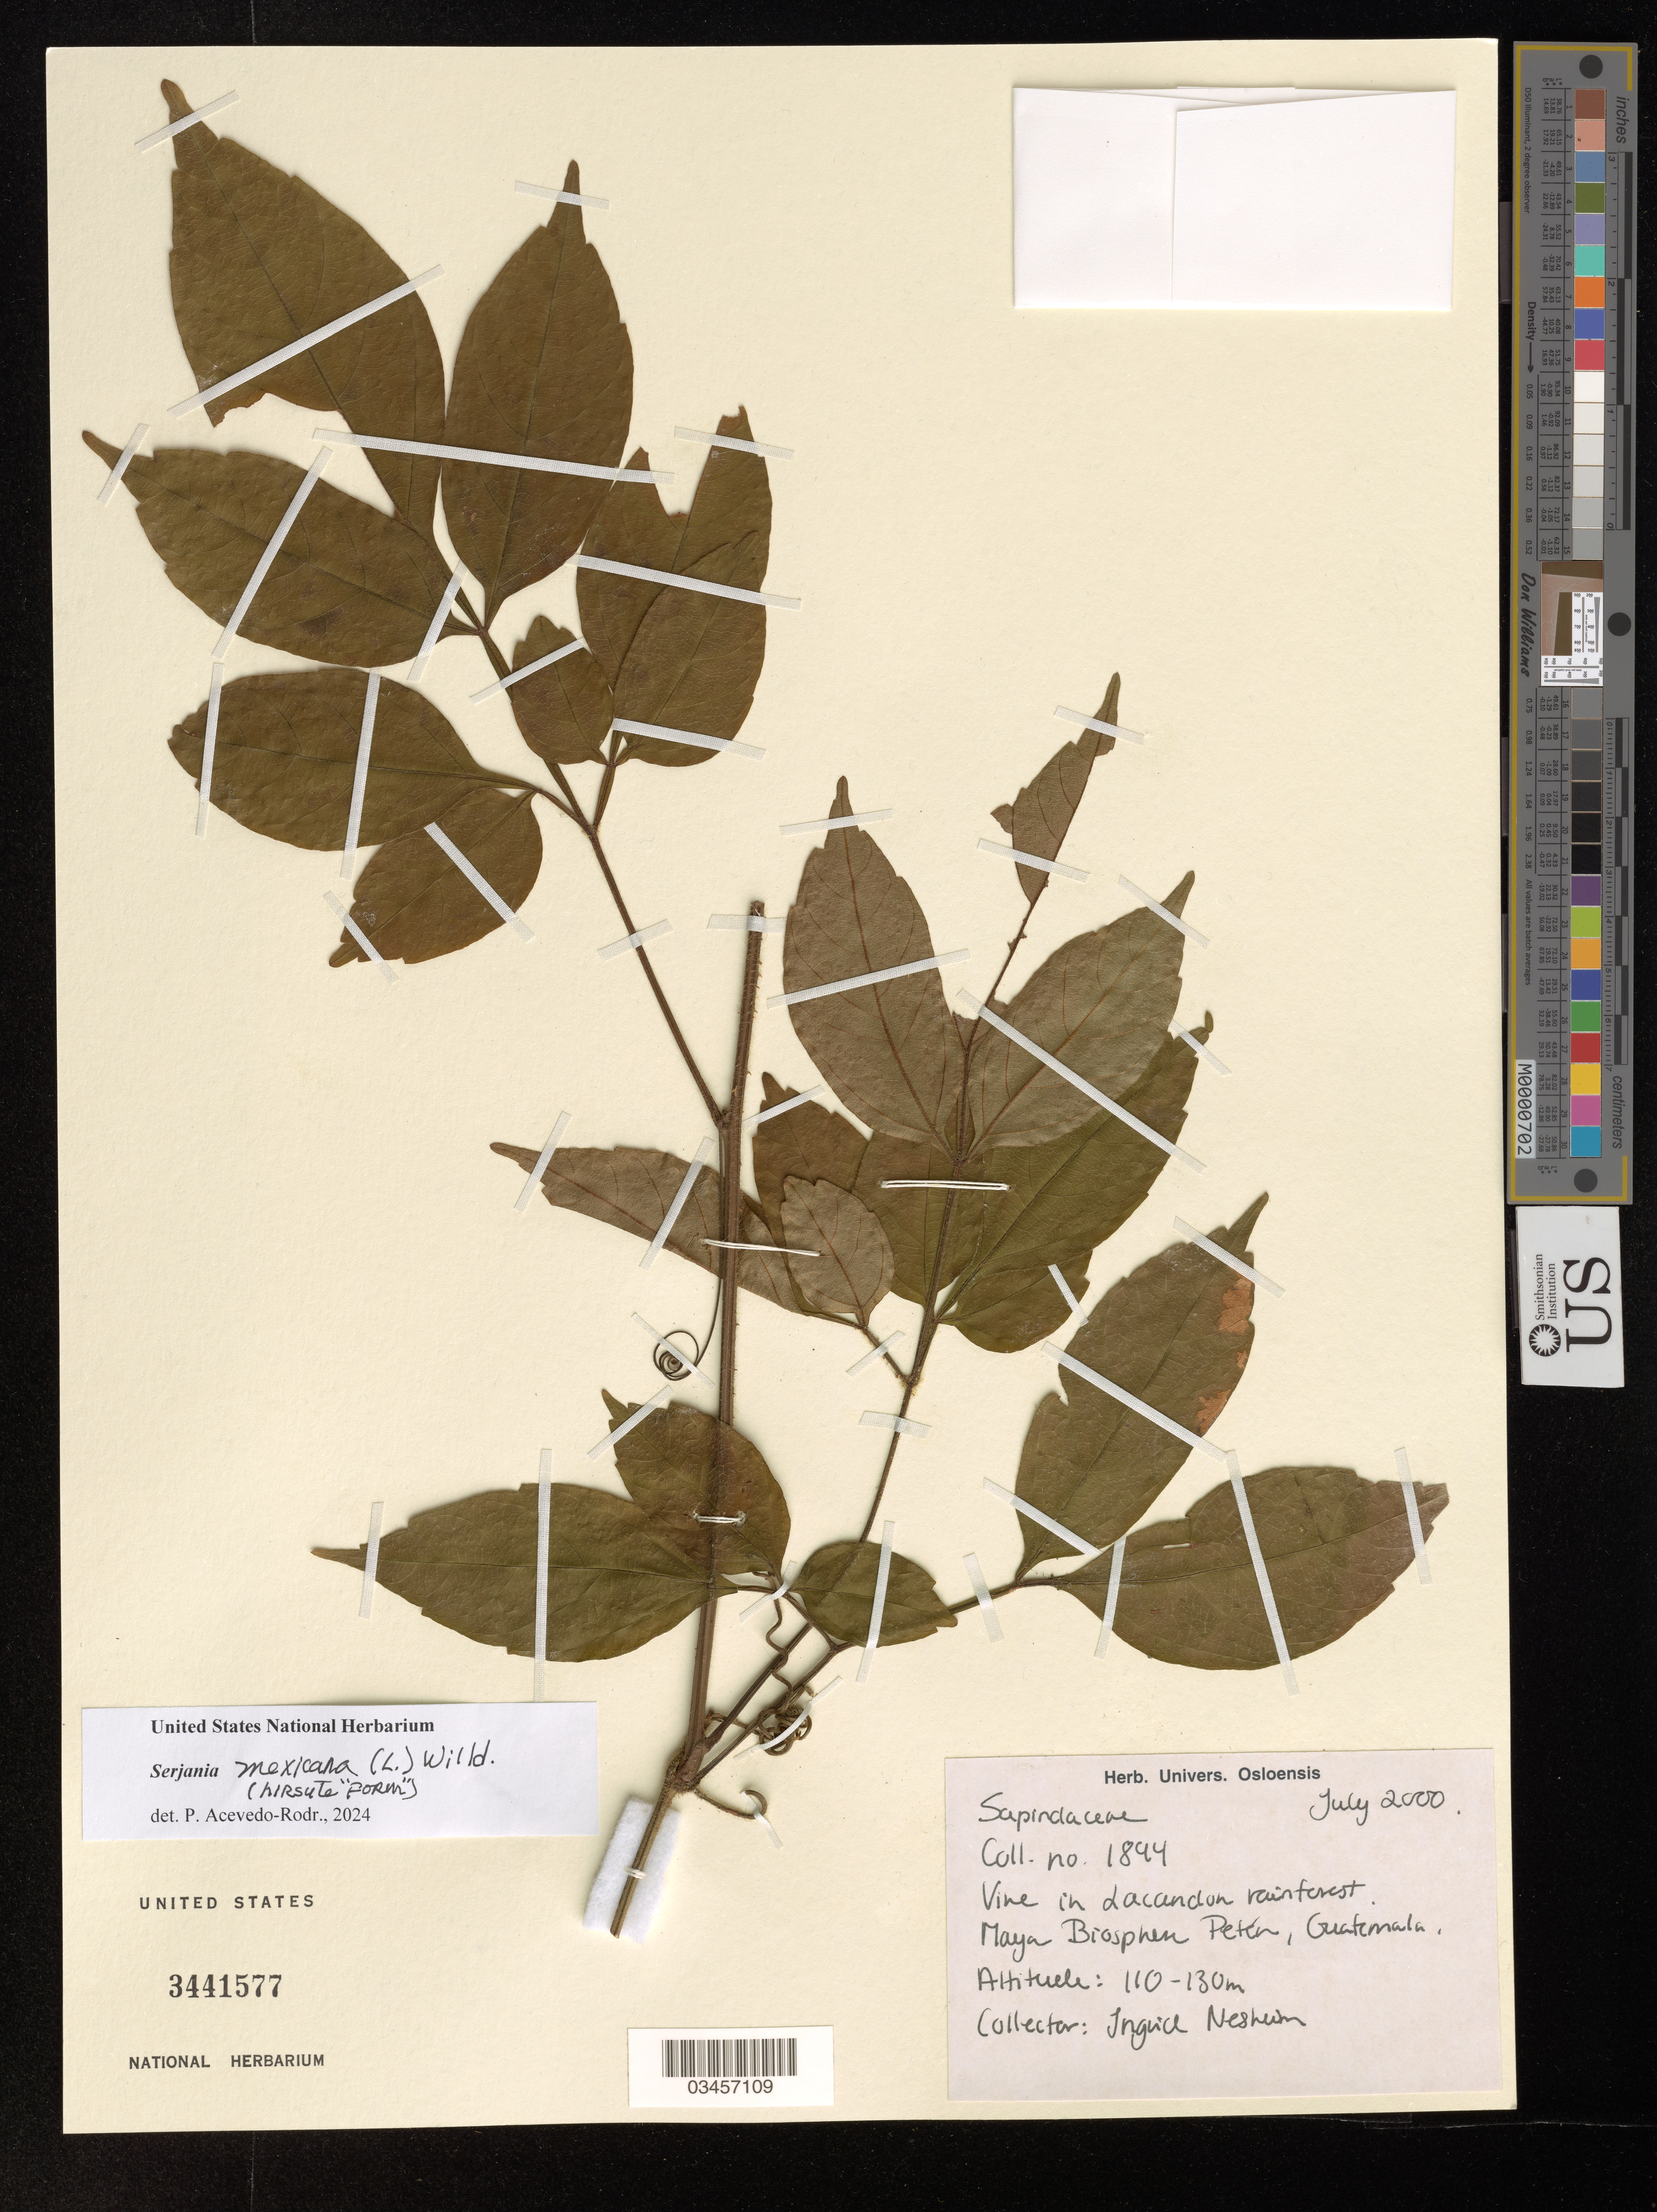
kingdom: Plantae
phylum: Tracheophyta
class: Magnoliopsida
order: Sapindales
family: Sapindaceae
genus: Serjania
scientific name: Serjania mexicana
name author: (L.) Willd.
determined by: Acevedo-Rodriguez, P., (US), Smithsonian Institution - National Museum of Natural History (UNITED STATES)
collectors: I. Nesheom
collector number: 1894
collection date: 2000-07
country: Guatemala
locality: Maya Biosphere Petén. Lacandon rainforest.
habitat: In Lacandon rainforest.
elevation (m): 110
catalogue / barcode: US 3441577